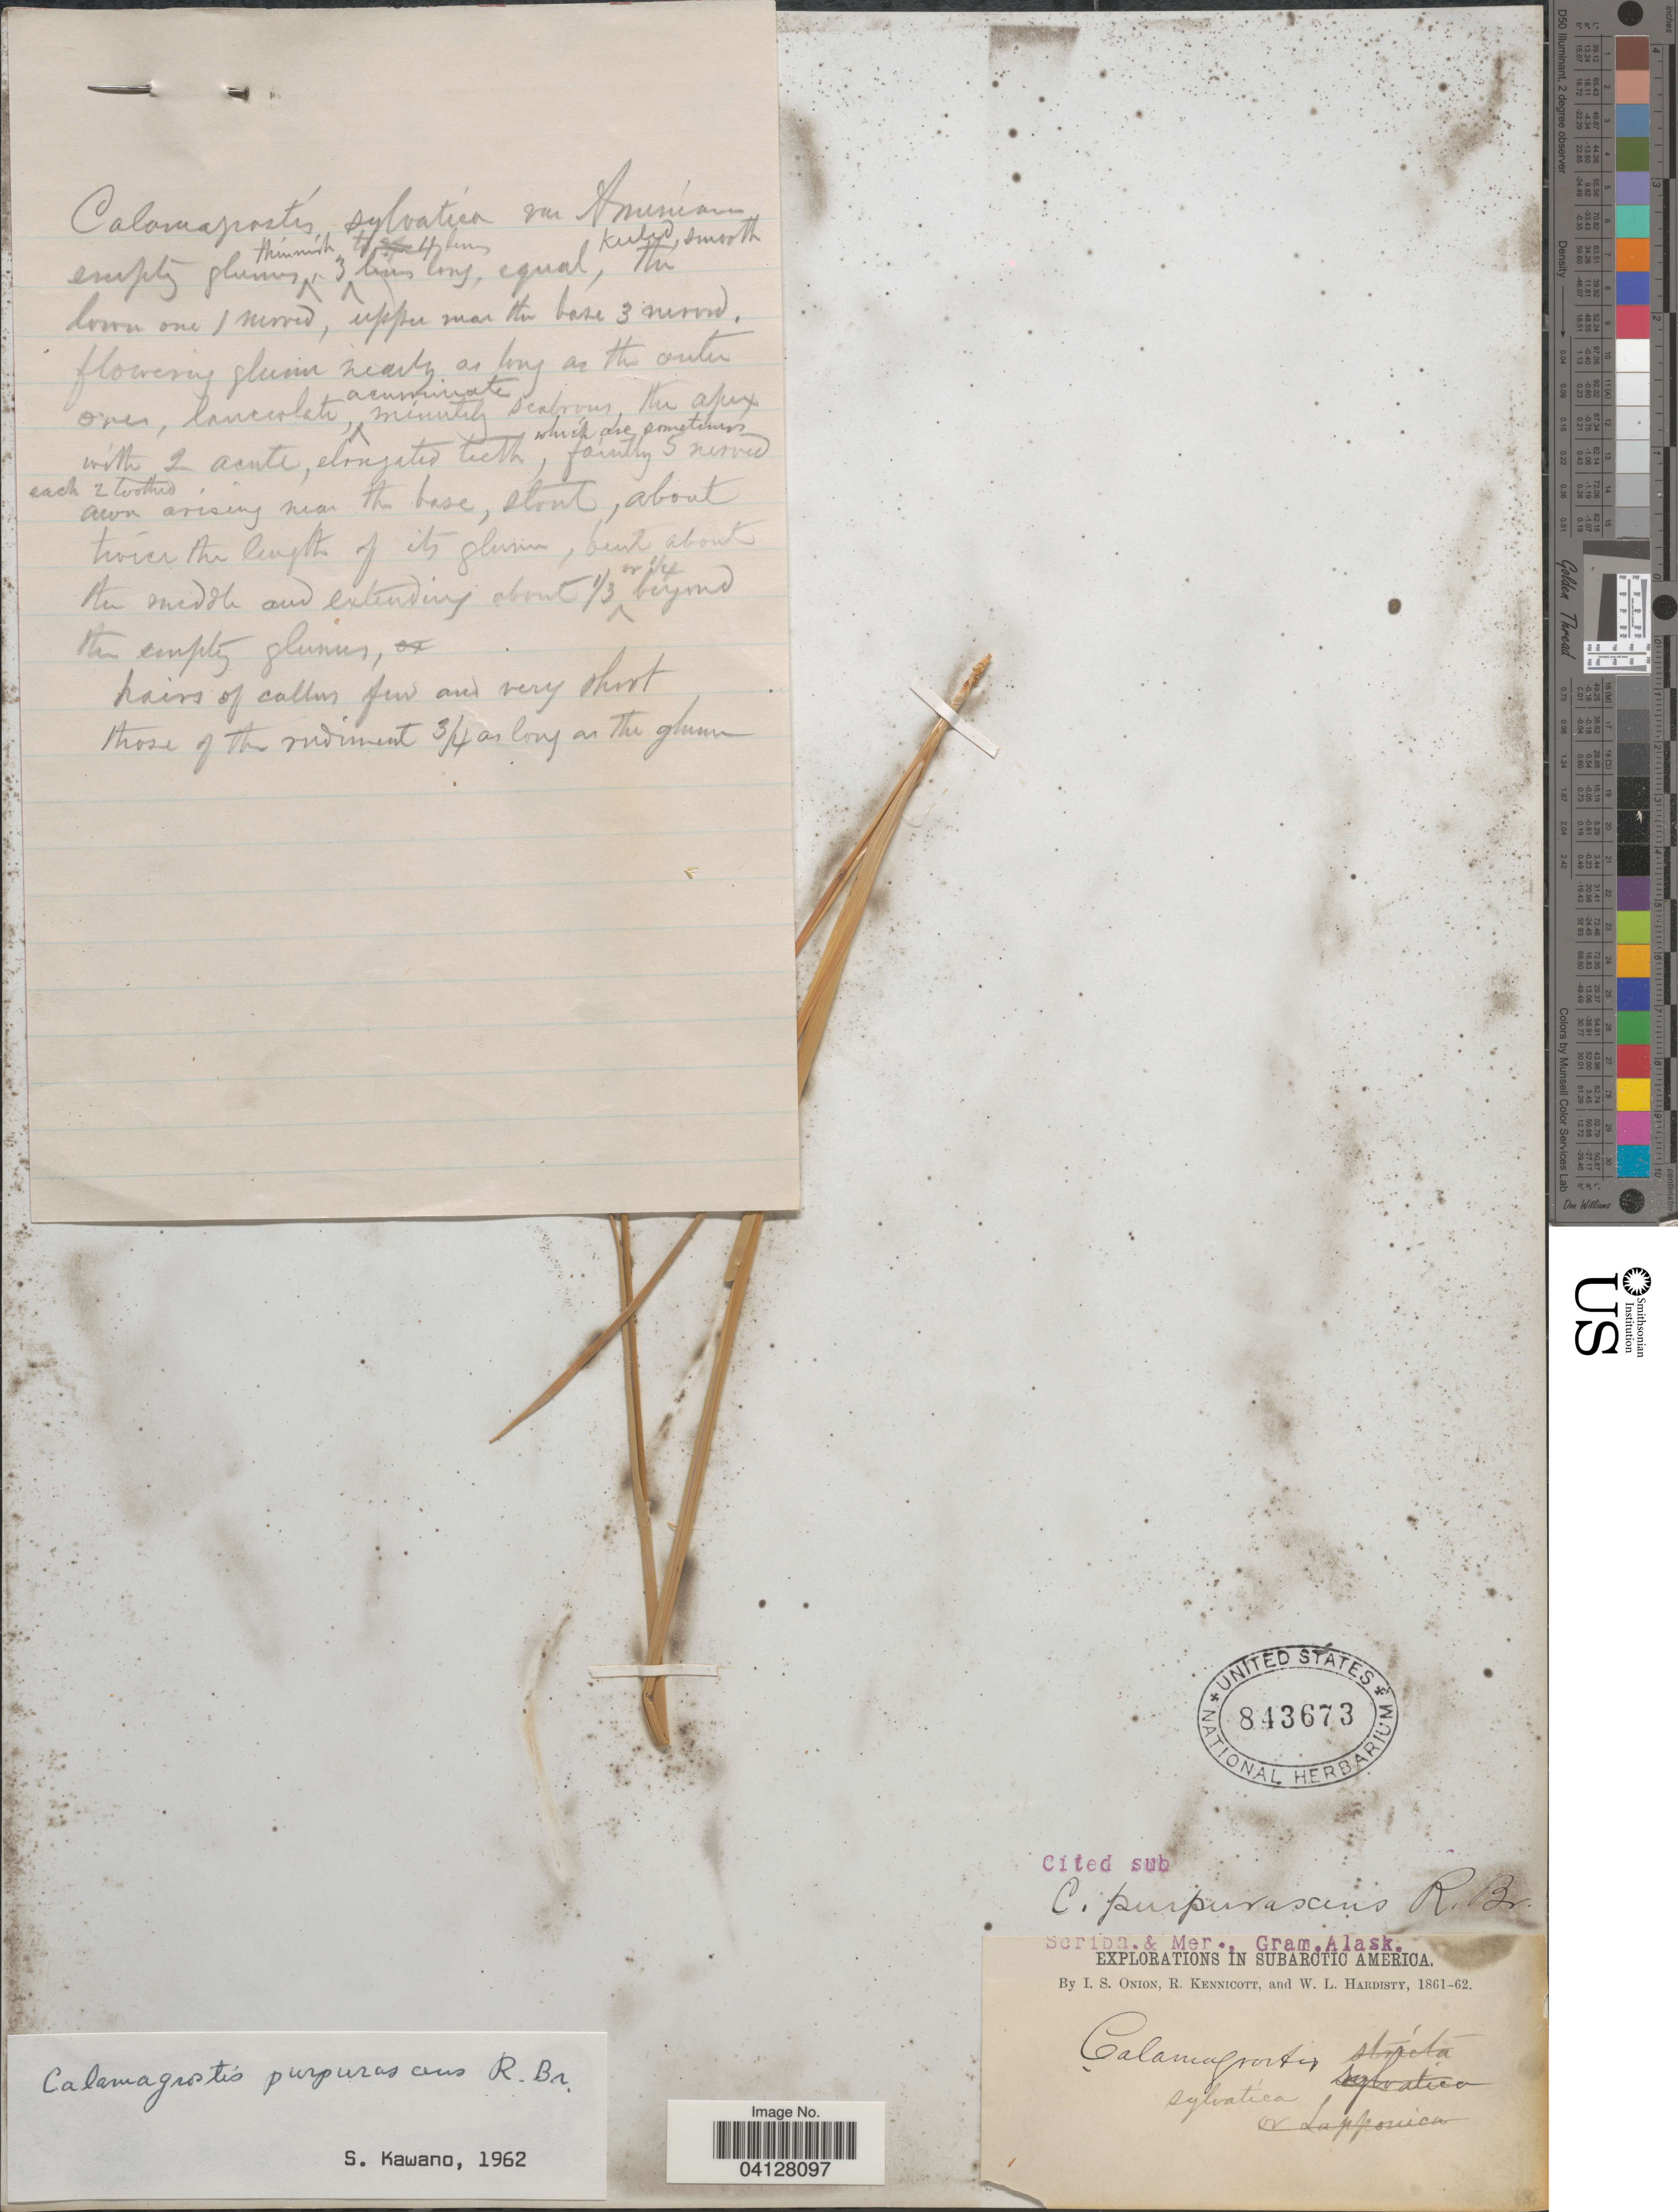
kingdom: Plantae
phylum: Tracheophyta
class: Liliopsida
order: Poales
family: Poaceae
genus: Calamagrostis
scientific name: Calamagrostis purpurascens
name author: R. Br.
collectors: I. Onion, R. Kennicott & W. Hardisty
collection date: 1861/1862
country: United States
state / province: Alaska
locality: Explorations in Subarctic America.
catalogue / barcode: US 843673